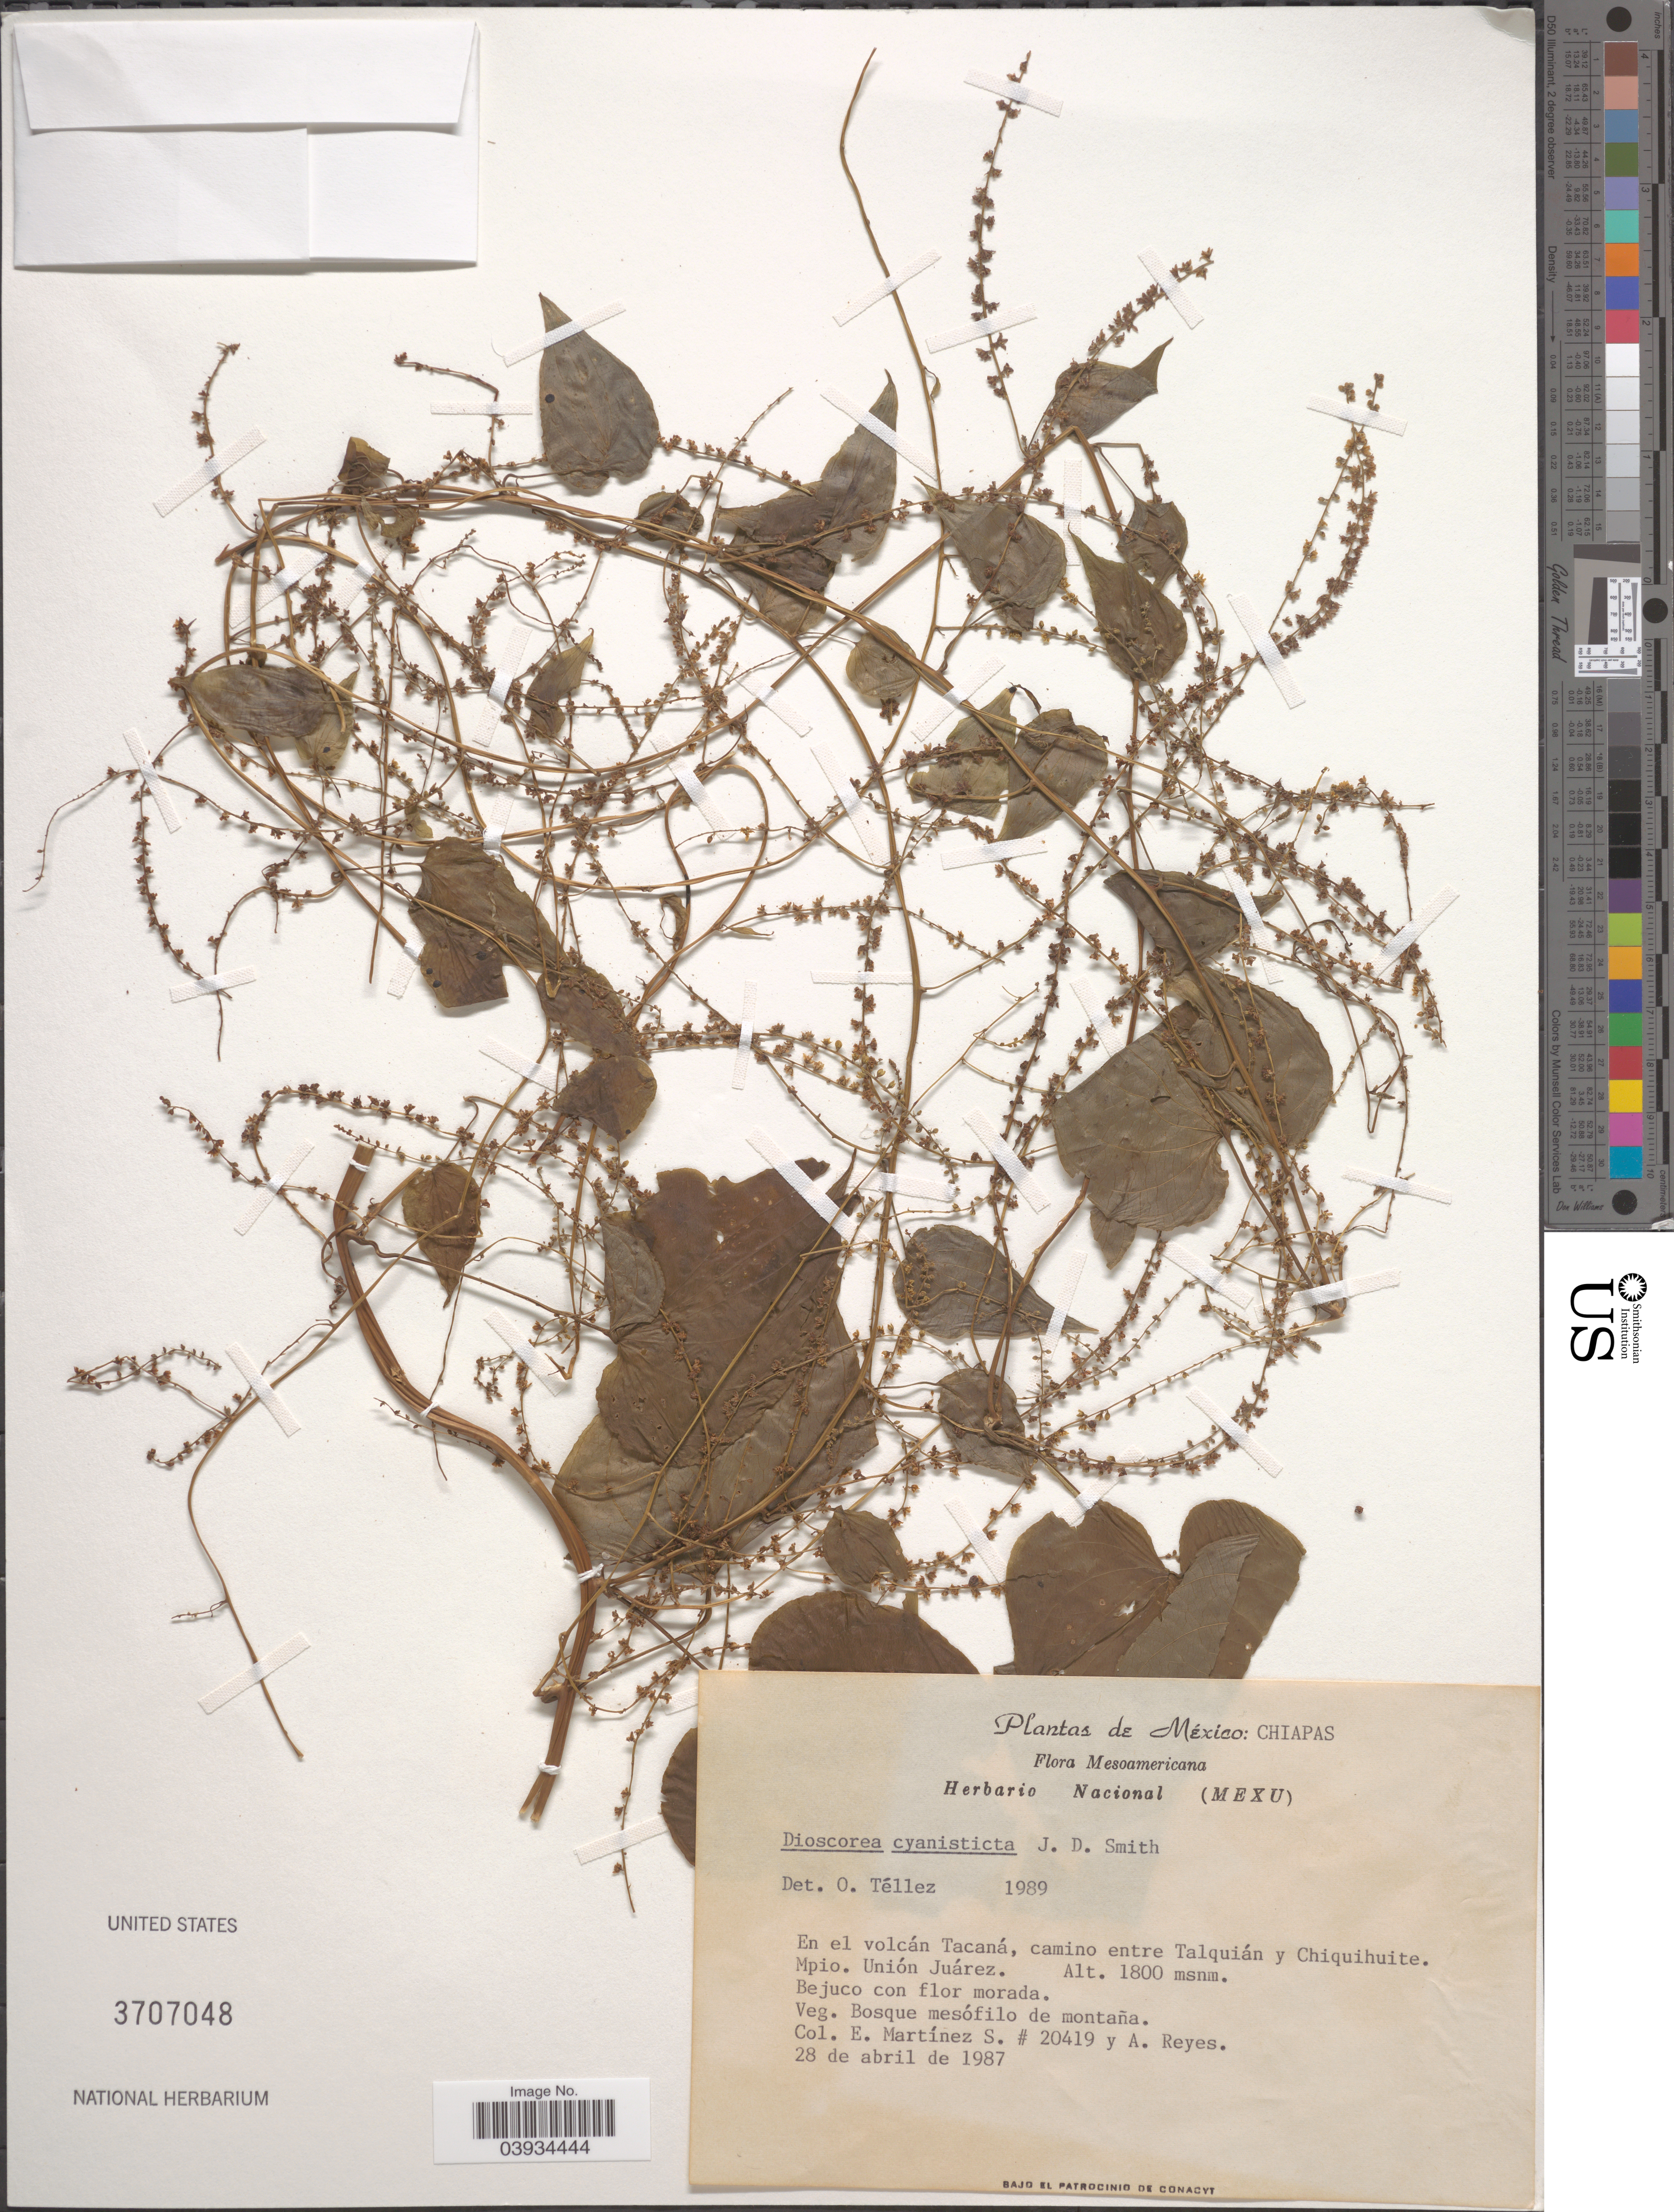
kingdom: Plantae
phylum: Tracheophyta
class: Liliopsida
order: Dioscoreales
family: Dioscoreaceae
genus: Dioscorea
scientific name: Dioscorea cyanisticta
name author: Donn. Sm.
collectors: E. M. Martínez S. & A. Reyes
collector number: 20419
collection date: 1987-04-28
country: Mexico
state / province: Chiapas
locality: Mesoamericana. En el volcán Tacaná, camino entre Talquián y Chiquihuite. Mpio. Unión Juárez.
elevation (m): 1800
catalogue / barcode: US 3707048